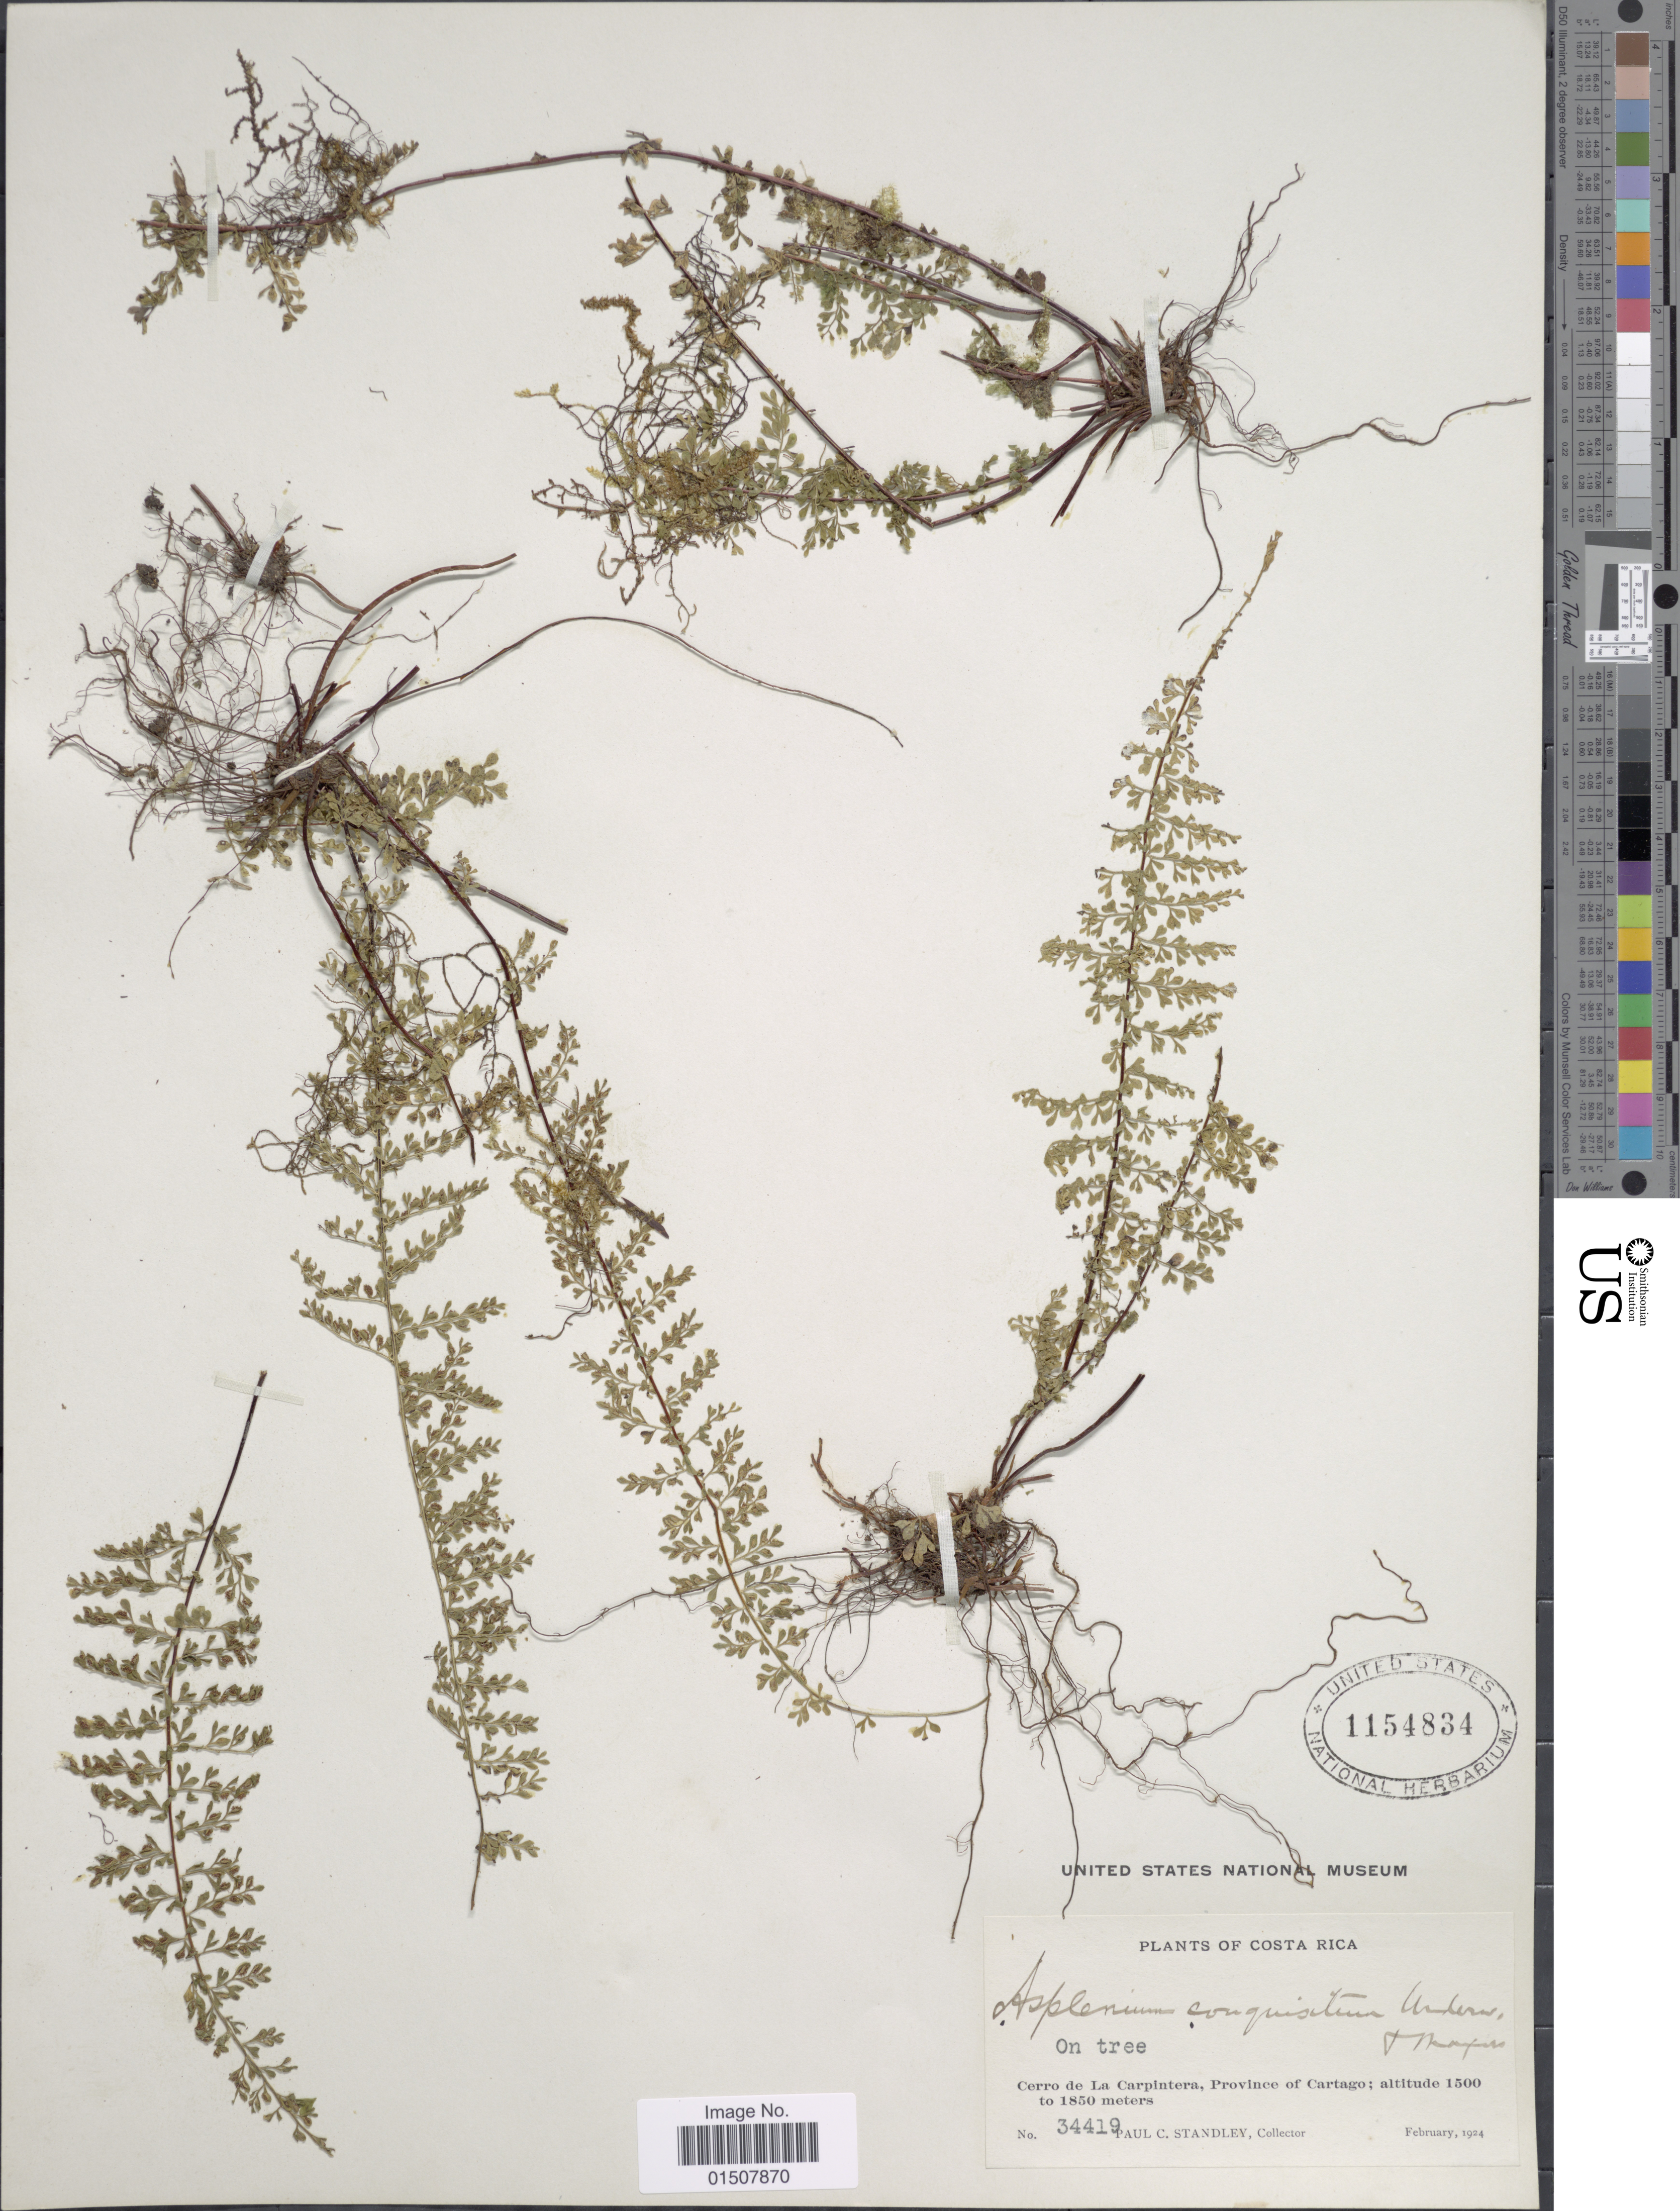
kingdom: Plantae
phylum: Tracheophyta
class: Polypodiopsida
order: Polypodiales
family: Aspleniaceae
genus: Asplenium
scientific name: Asplenium rutaceum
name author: (Willd.) Mett.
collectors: P. C. Standley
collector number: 34419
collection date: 1924-02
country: Costa Rica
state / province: Cartago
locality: Cerro de La Carpintera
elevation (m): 1500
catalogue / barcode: US 1154834